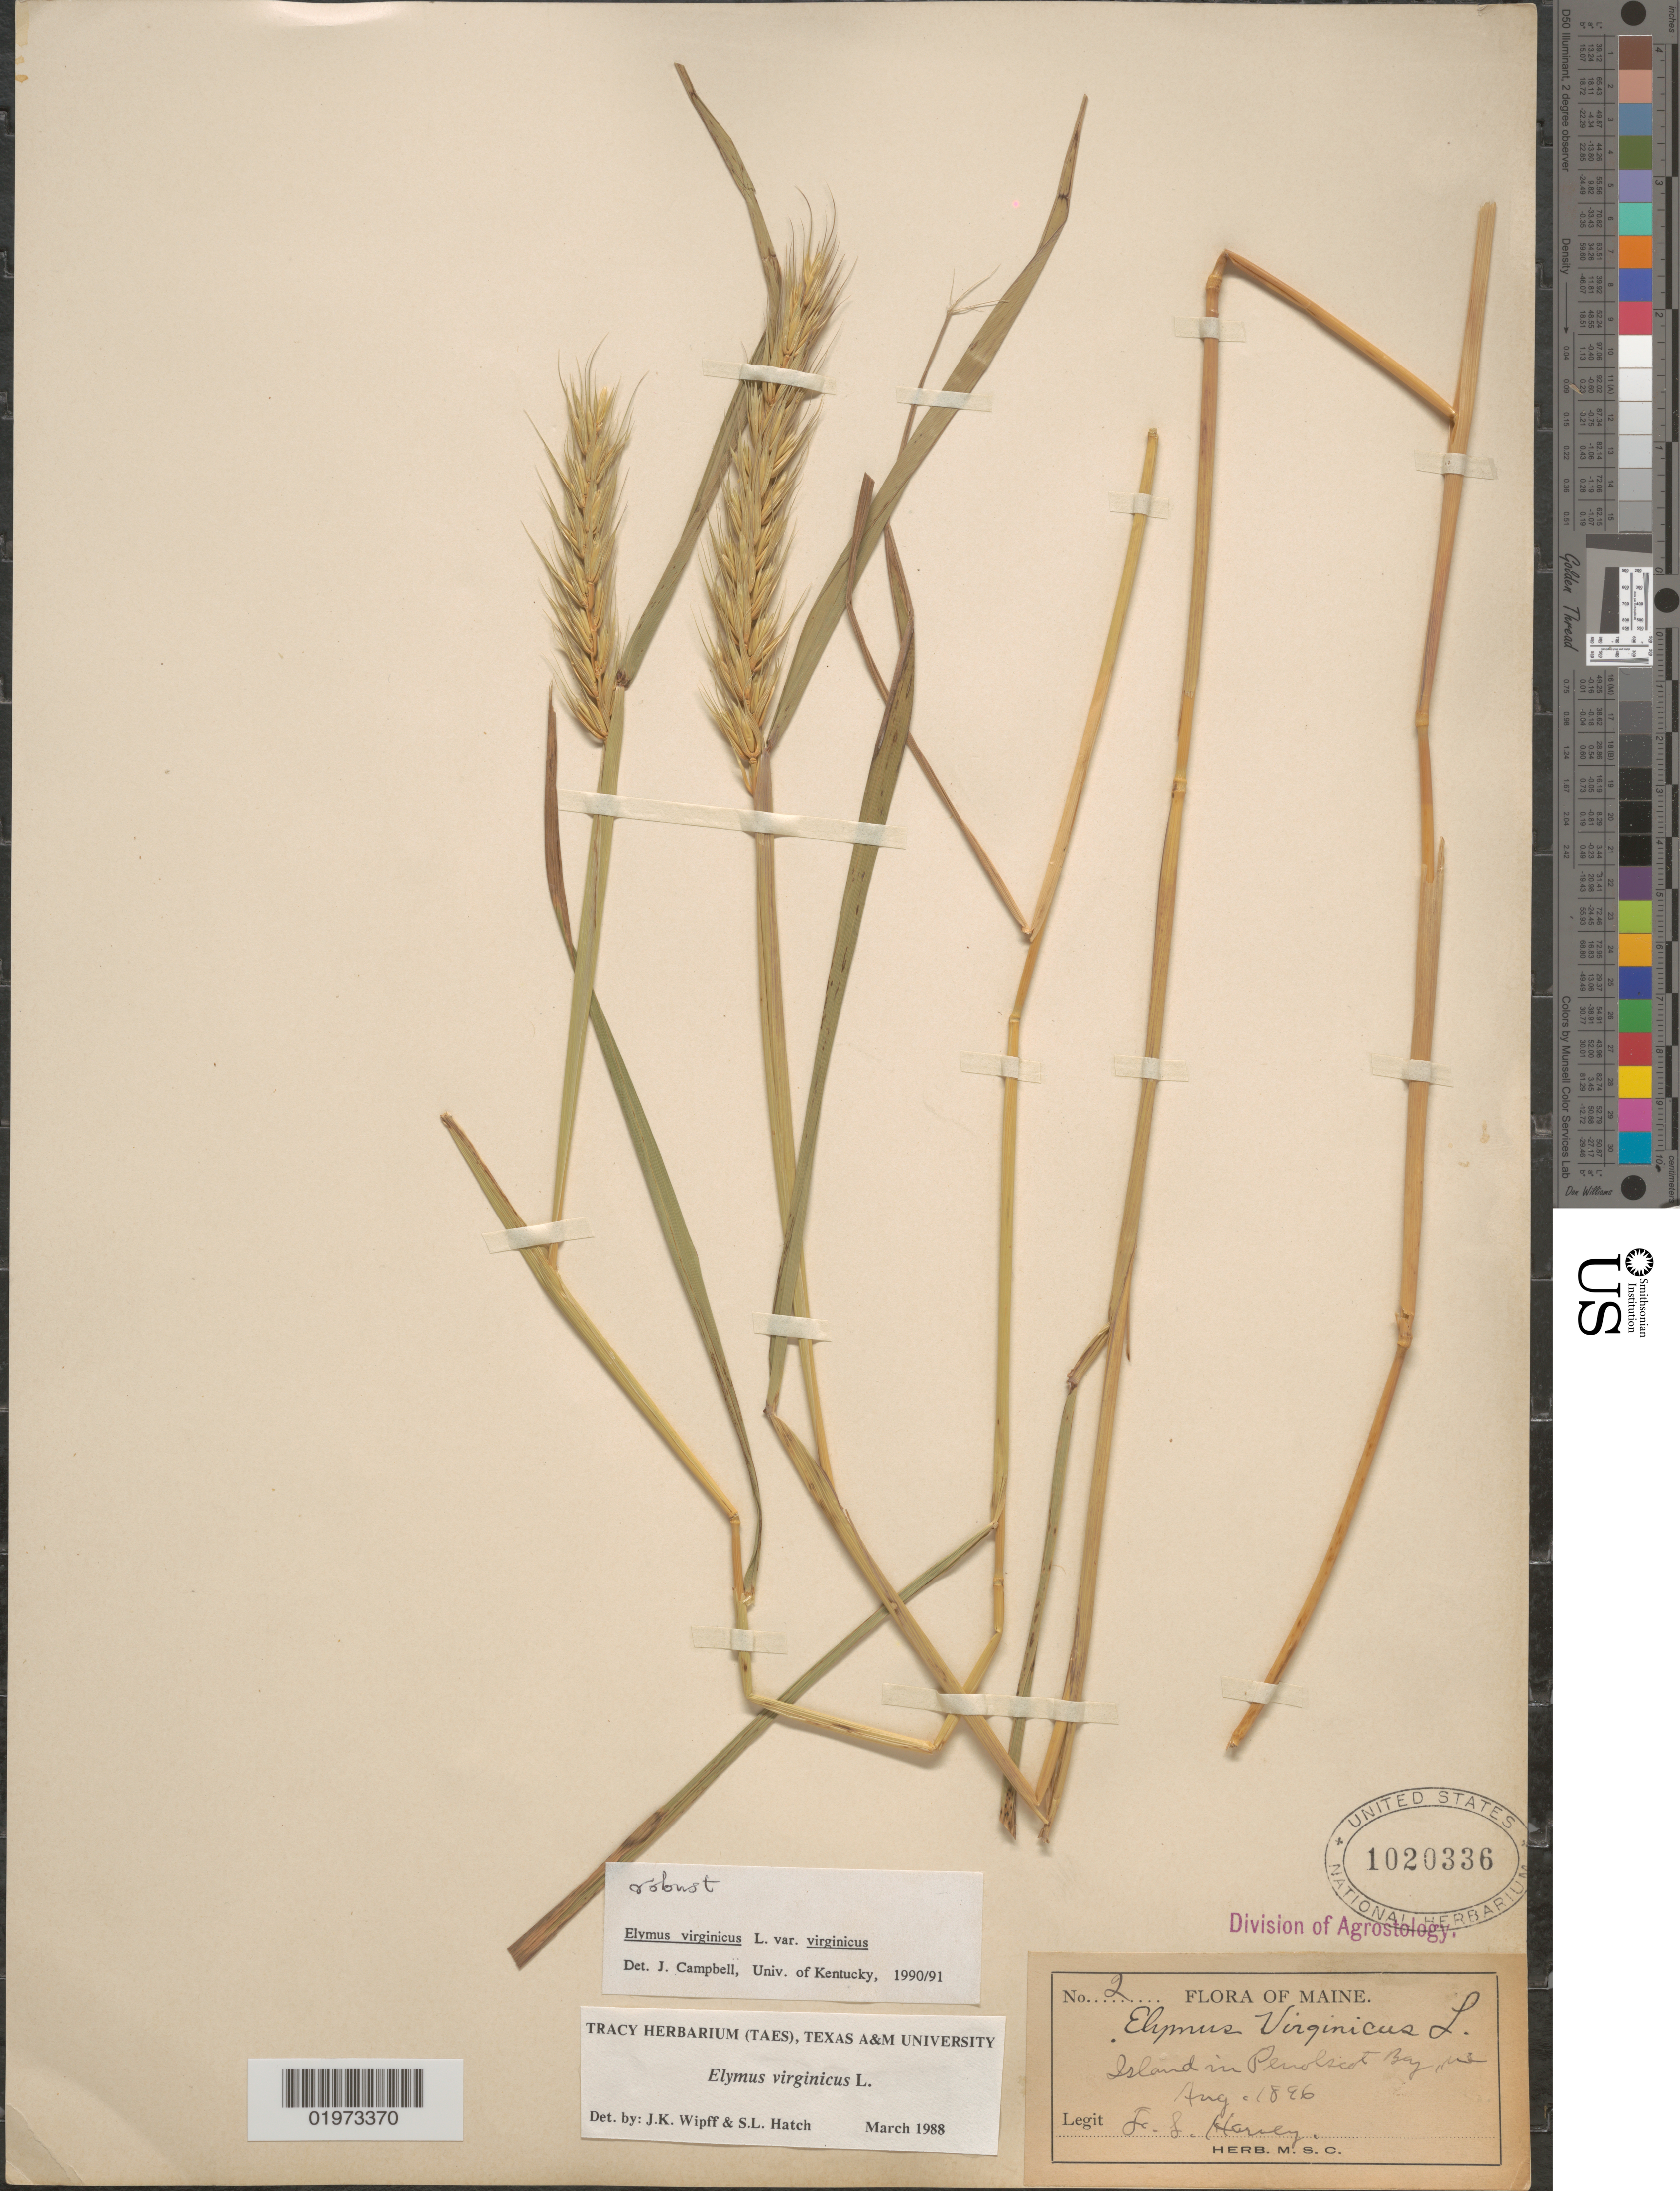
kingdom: Plantae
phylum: Tracheophyta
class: Liliopsida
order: Poales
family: Poaceae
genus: Elymus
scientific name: Elymus virginicus var. virginicus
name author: L.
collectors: F. L. Harvey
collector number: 2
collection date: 1896-08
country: United States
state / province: Maine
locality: Island in Penobscot Bay.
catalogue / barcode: US 1020336